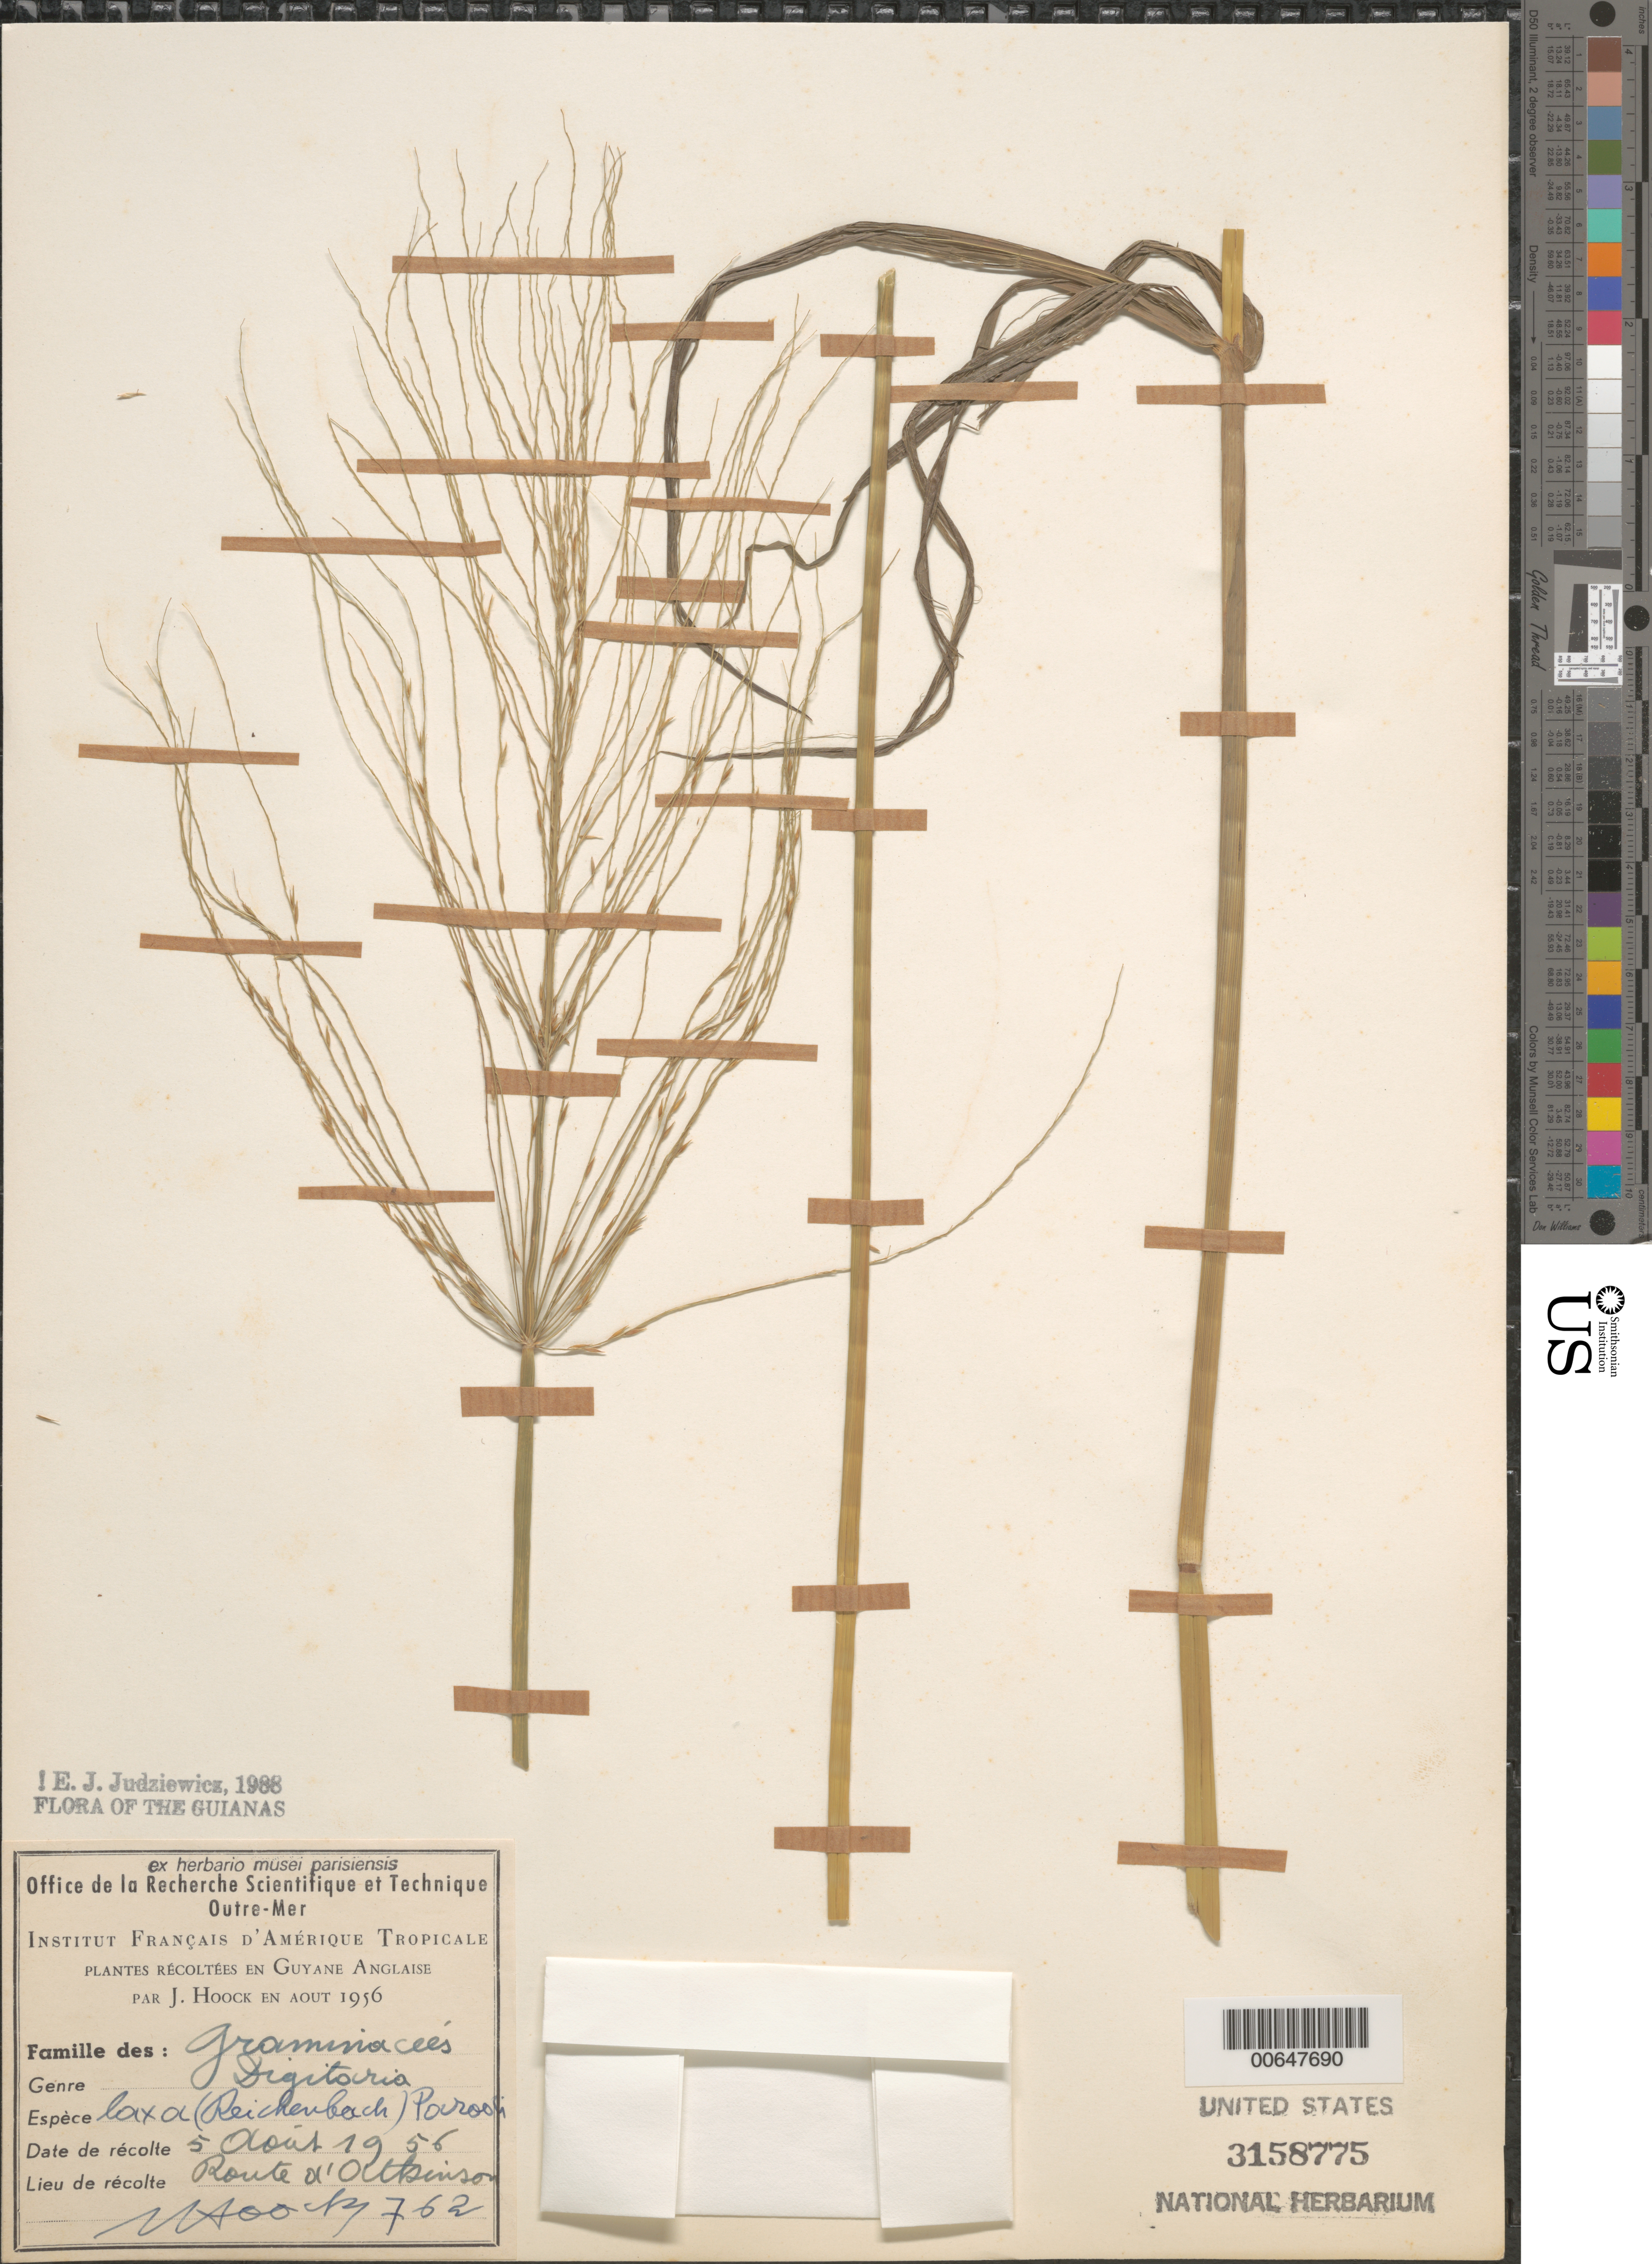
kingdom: Plantae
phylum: Tracheophyta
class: Liliopsida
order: Poales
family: Poaceae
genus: Digitaria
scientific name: Digitaria laxa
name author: (Rchb. ex A. Spreng.) Parodi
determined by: Judziewicz, E. J.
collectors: J. Hoock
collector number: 762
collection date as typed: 5-Aug-56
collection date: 1956-08-05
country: Guyana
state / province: Demerara-Mahaica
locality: Route d' Atkinson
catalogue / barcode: US 3158775